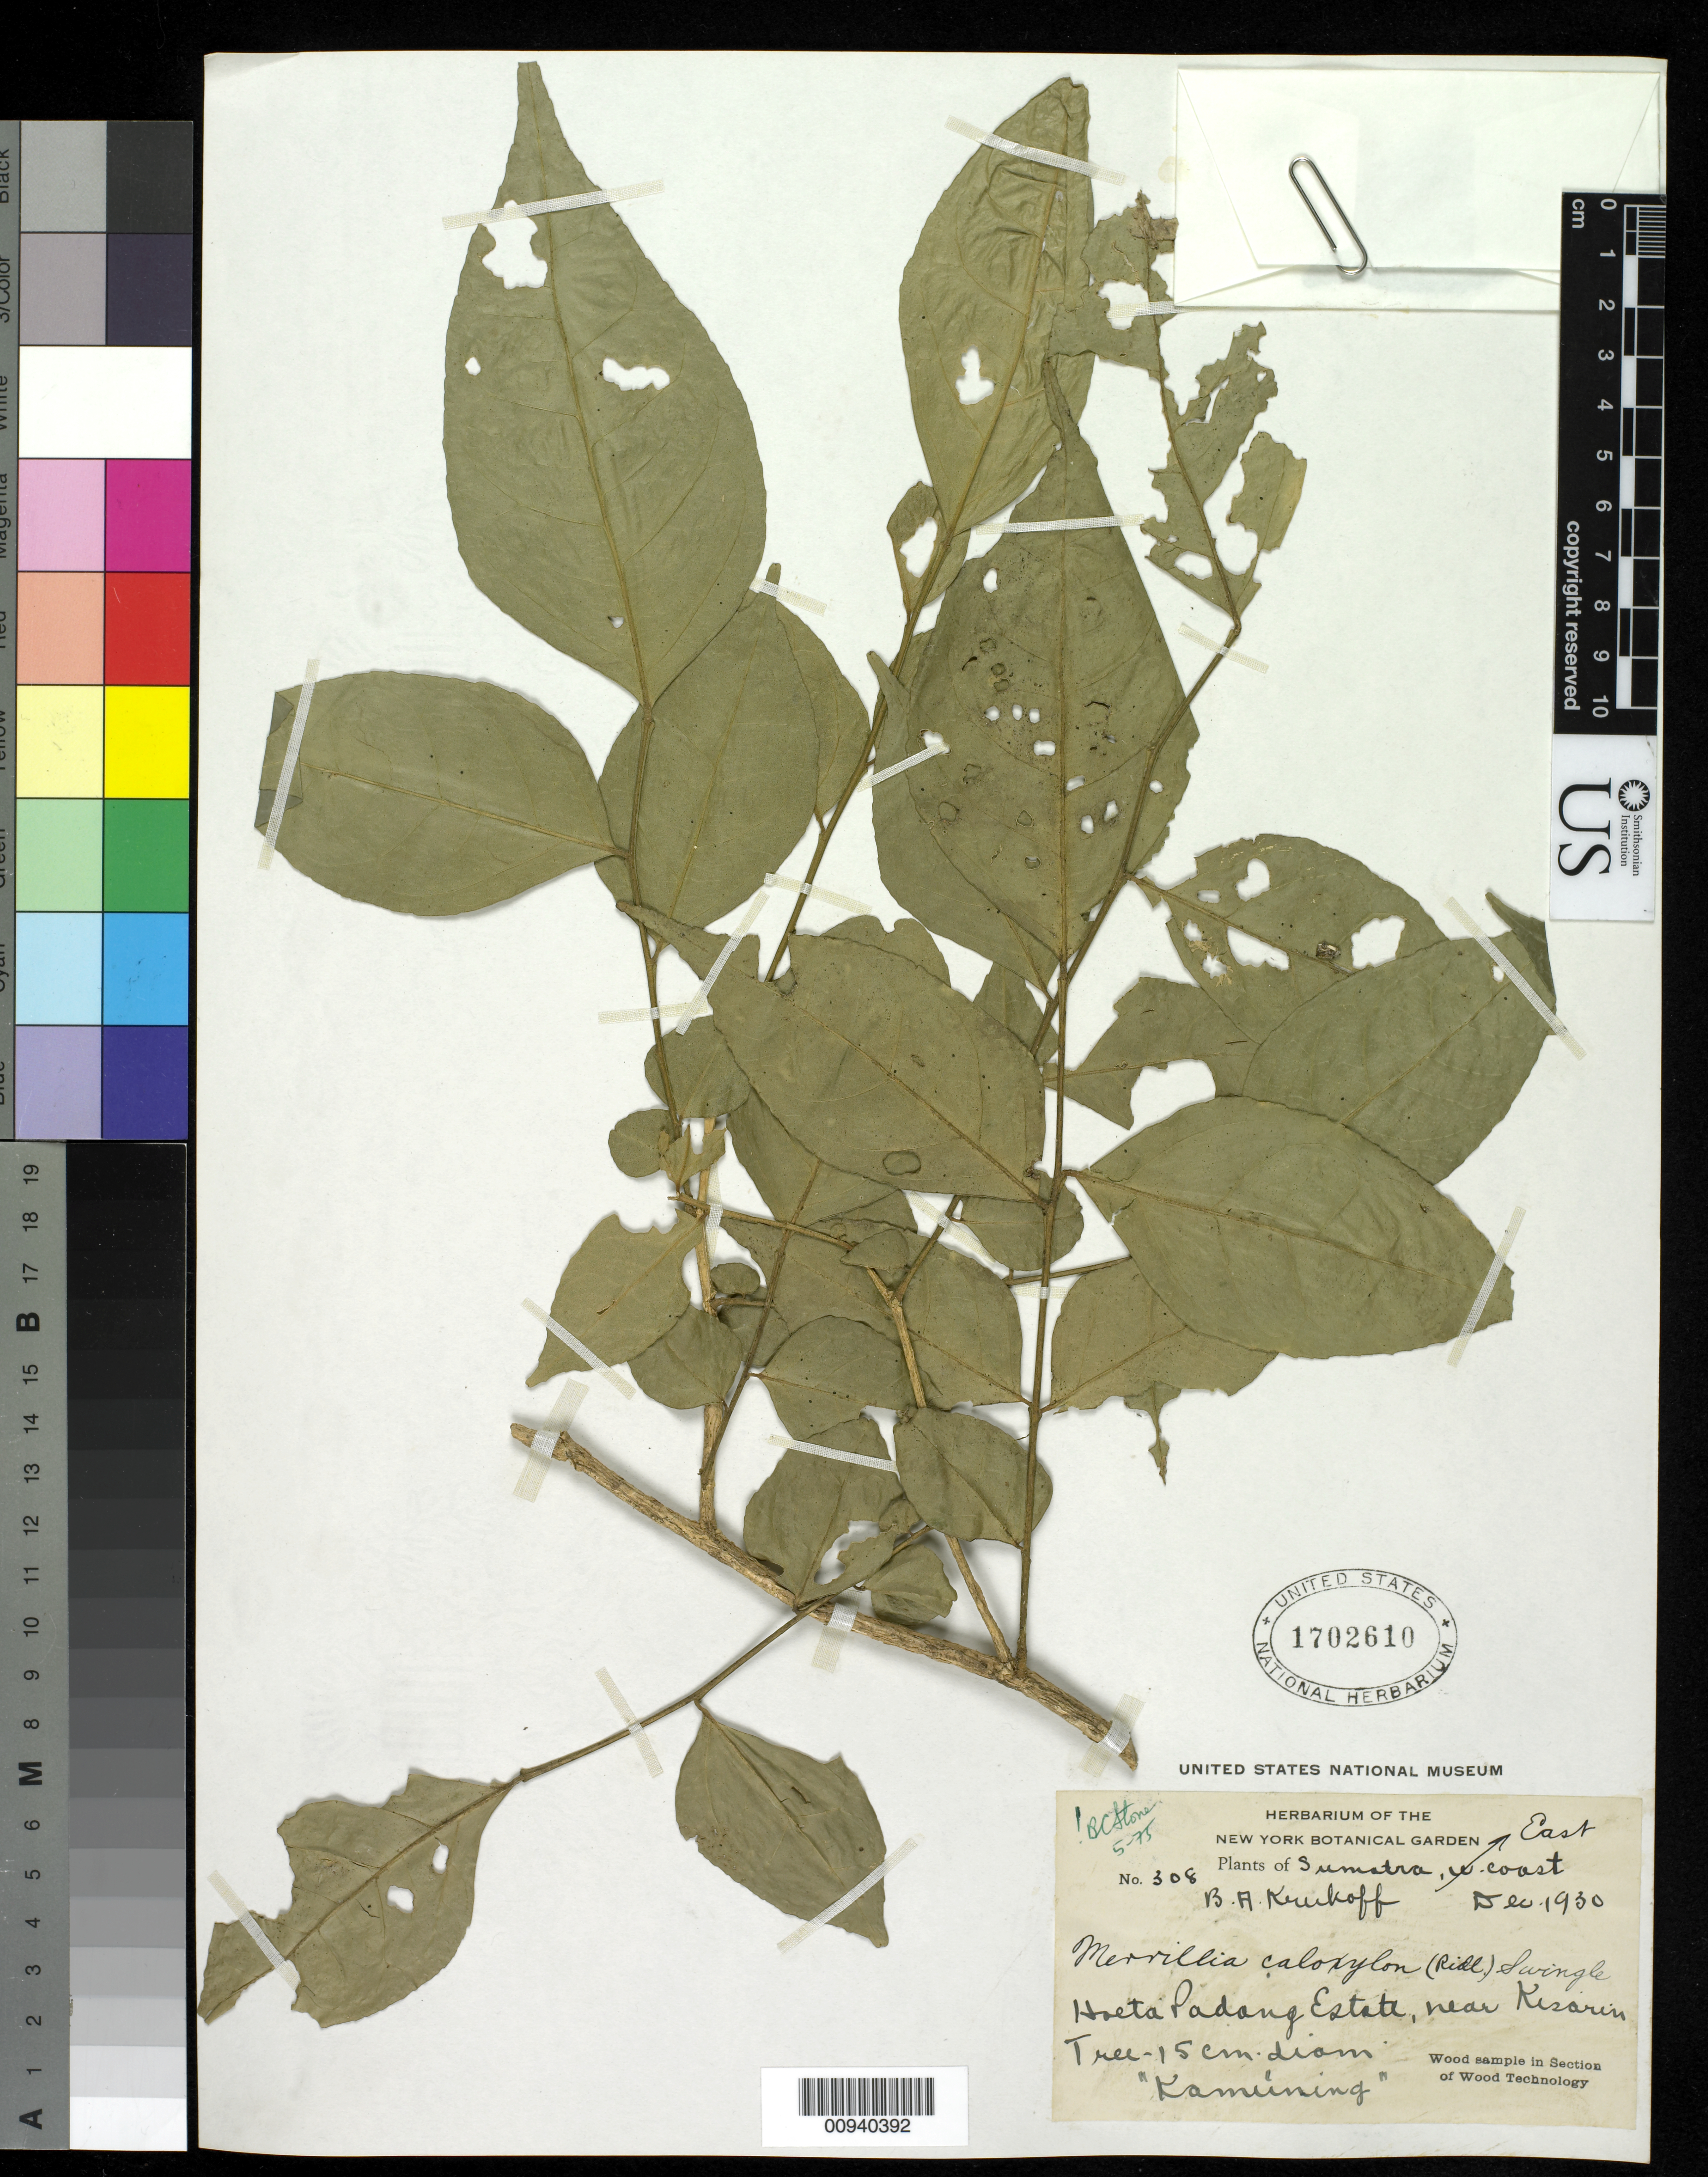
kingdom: Plantae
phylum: Tracheophyta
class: Magnoliopsida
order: Sapindales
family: Rutaceae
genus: Merrillia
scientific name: Merrillia caloxylon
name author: (Ridl.) Swingle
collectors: B. A. Krukoff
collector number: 308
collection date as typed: Dec 1930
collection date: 1930-12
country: Indonesia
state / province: Sumatra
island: Sumatra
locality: Hoeta Padang Estate, near Kisarin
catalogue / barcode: US 1702610